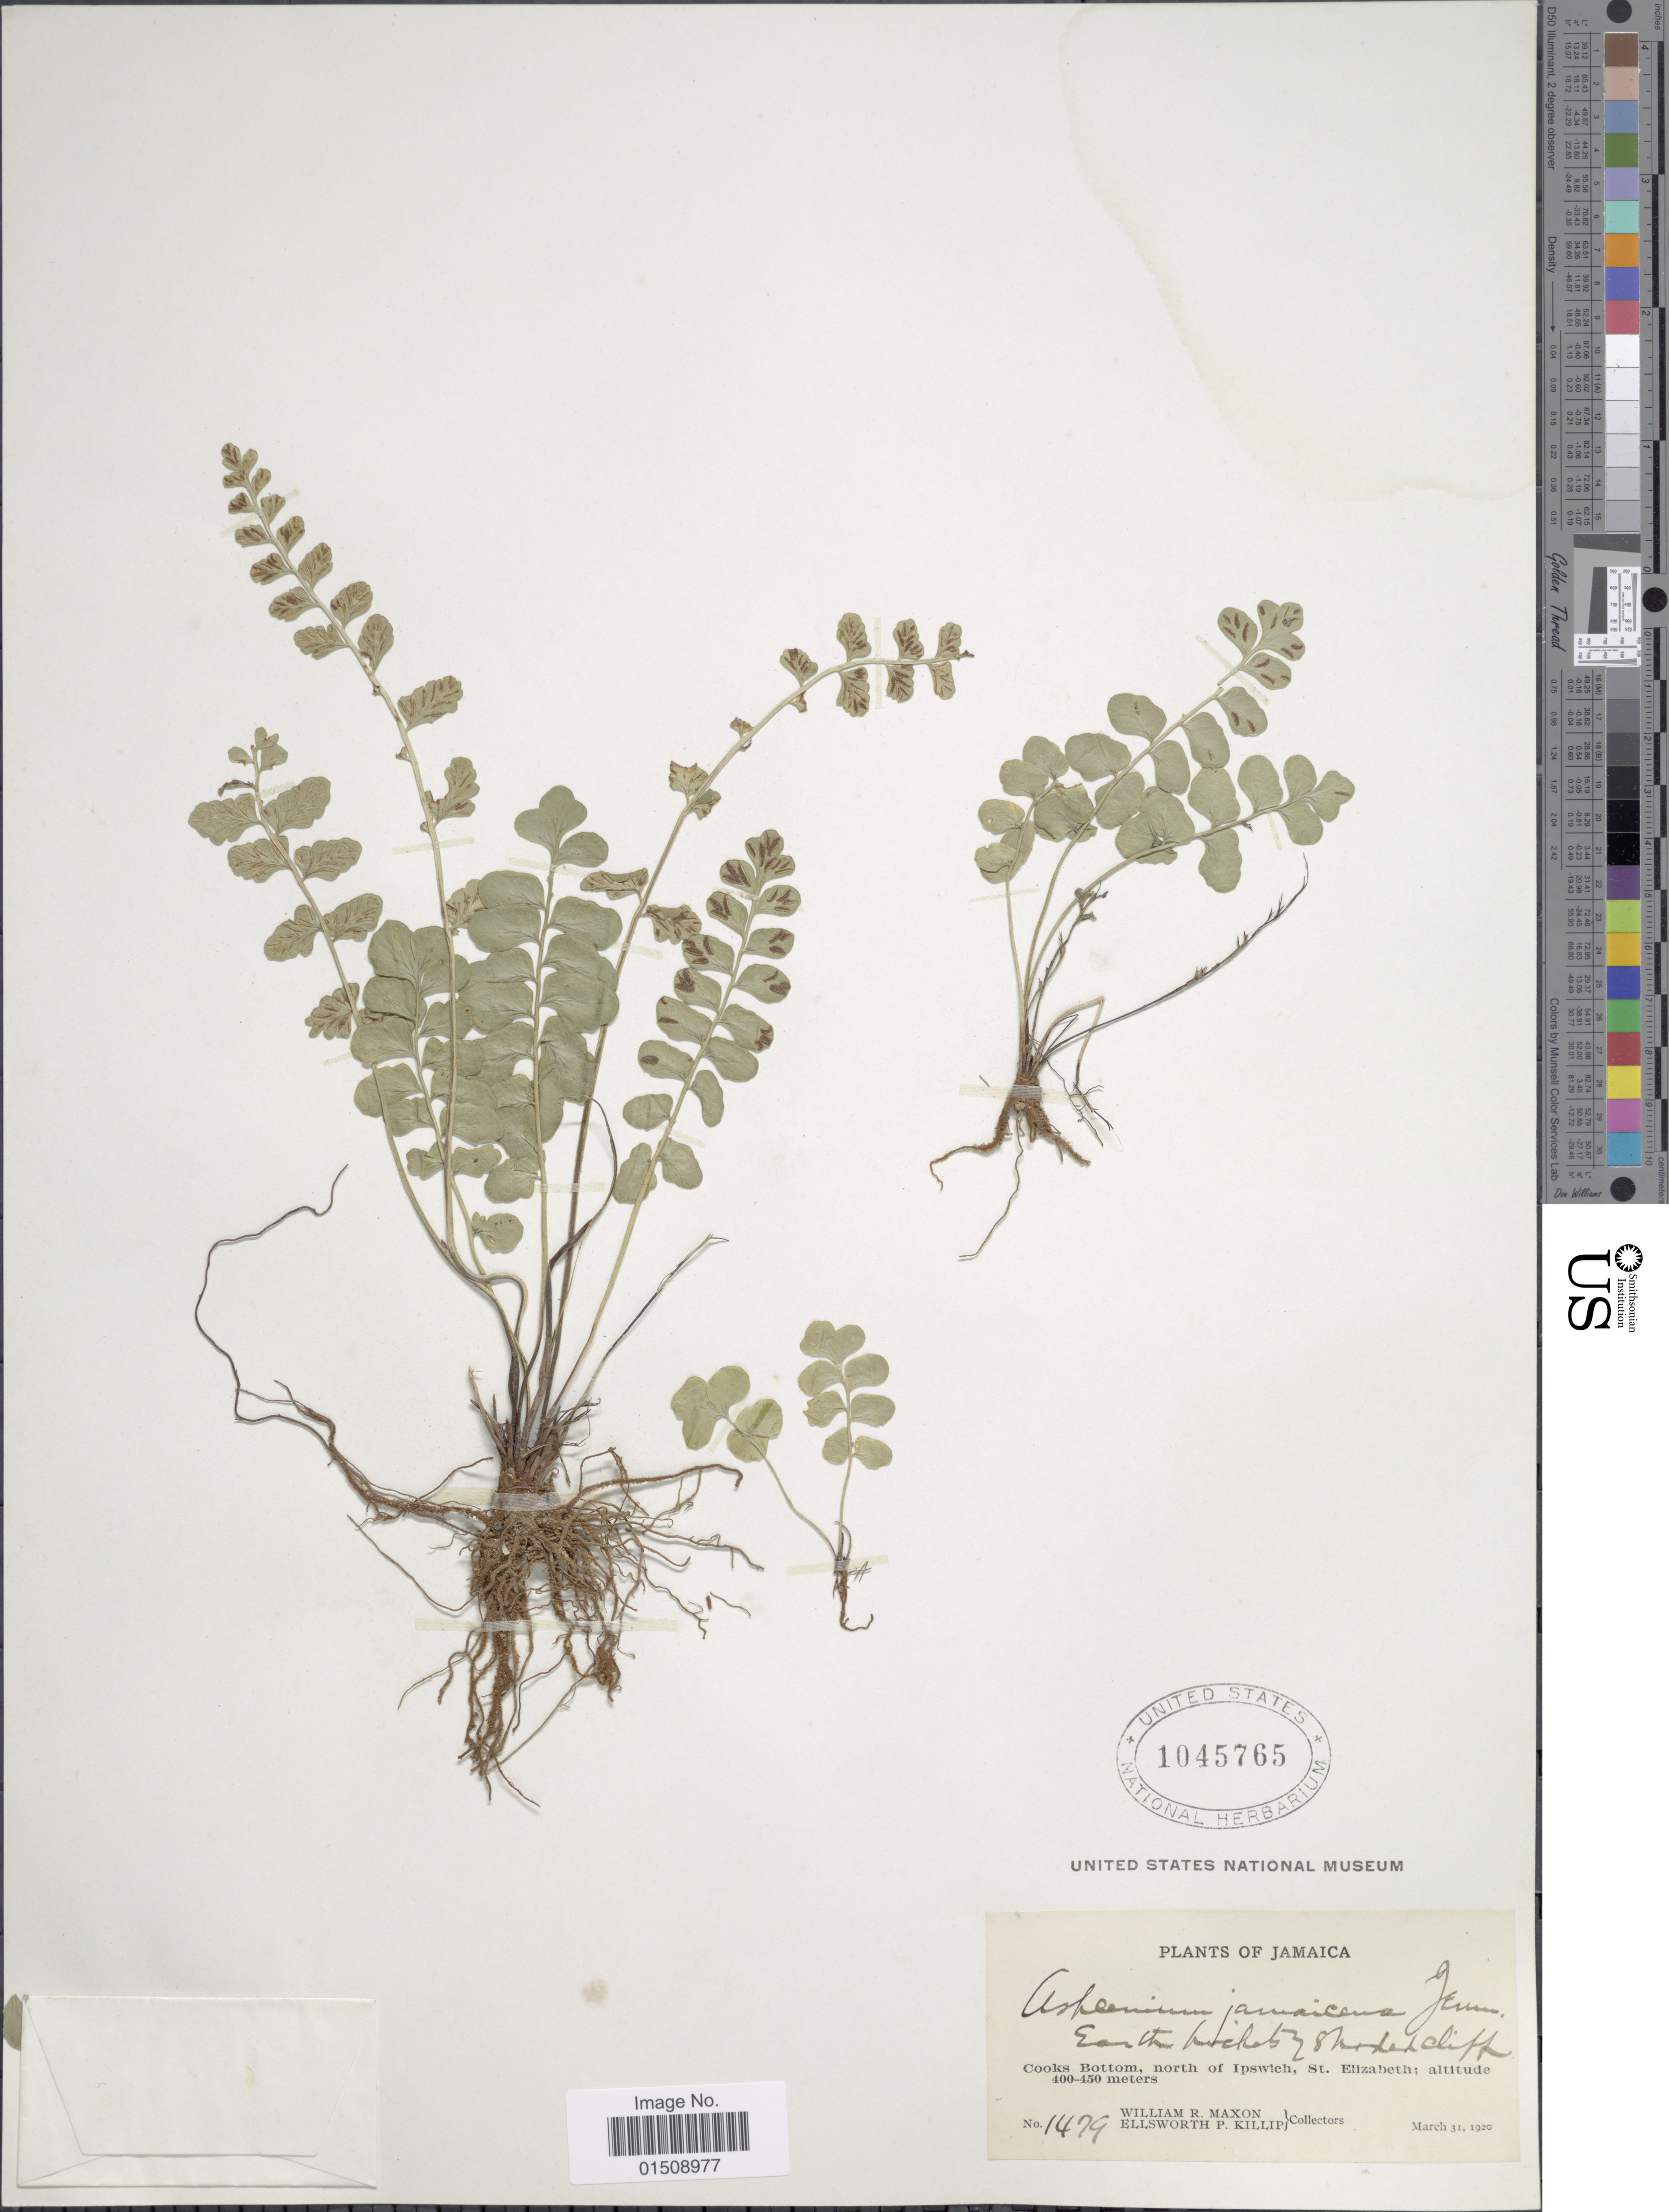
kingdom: Plantae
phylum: Tracheophyta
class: Polypodiopsida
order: Polypodiales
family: Aspleniaceae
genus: Asplenium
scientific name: Asplenium jamaicense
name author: Jenman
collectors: W. R. Maxon & E. P. Killip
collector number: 1479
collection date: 1920-03-31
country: Jamaica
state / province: Saint Elizabeth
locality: Cooks Bottom, north of Ipswich, St. Elizabeth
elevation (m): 400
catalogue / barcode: US 1045765